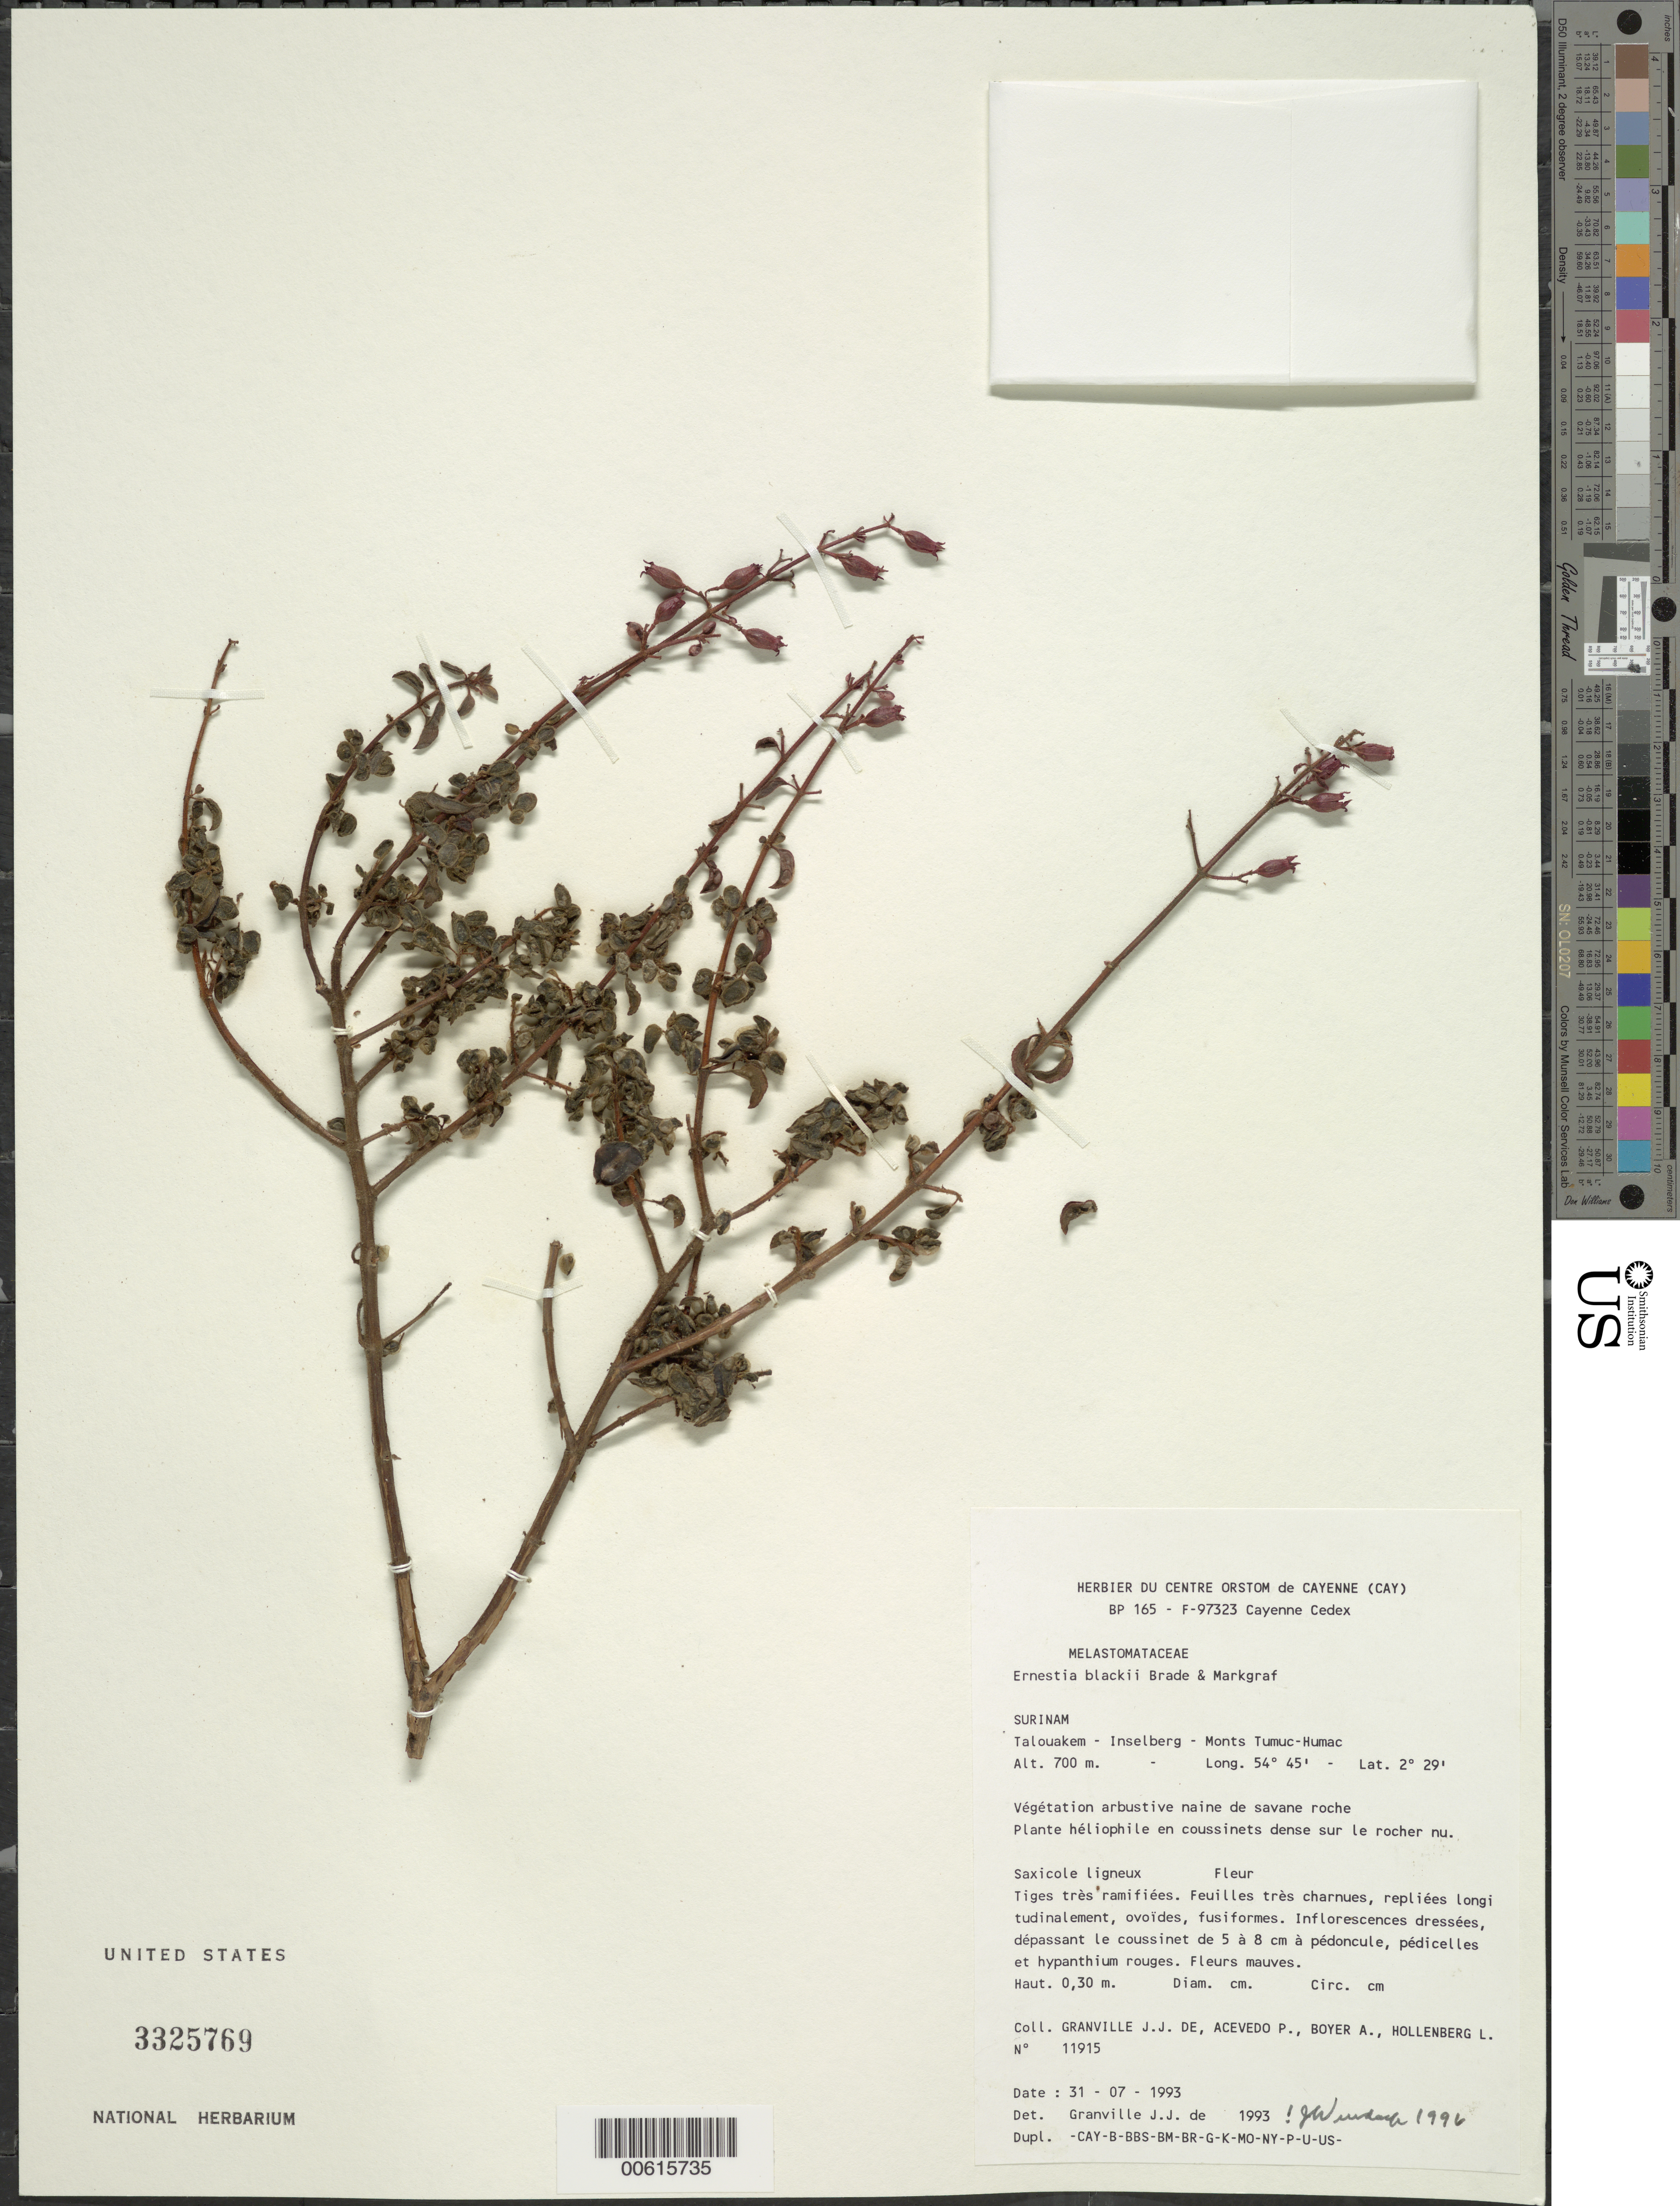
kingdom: Plantae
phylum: Tracheophyta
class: Magnoliopsida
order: Myrtales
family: Melastomataceae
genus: Ernestia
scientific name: Ernestia blackii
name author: Brade & Markgr.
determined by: Wurdack, John J., (US), US (UNITED STATES)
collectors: J.-J. de Granville, P. Acevedo-Rodr., A. Boyer & L. Hollenberg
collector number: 11915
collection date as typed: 31-Jul-93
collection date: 1993-07-31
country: Suriname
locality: Talouakem, Inselberg, Monts Tumuc-Humac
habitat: Vegetation arbustive naine de savane roche. Plante heliophile en coussinets dense sur le rocher nu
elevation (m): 700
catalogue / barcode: US 3325769